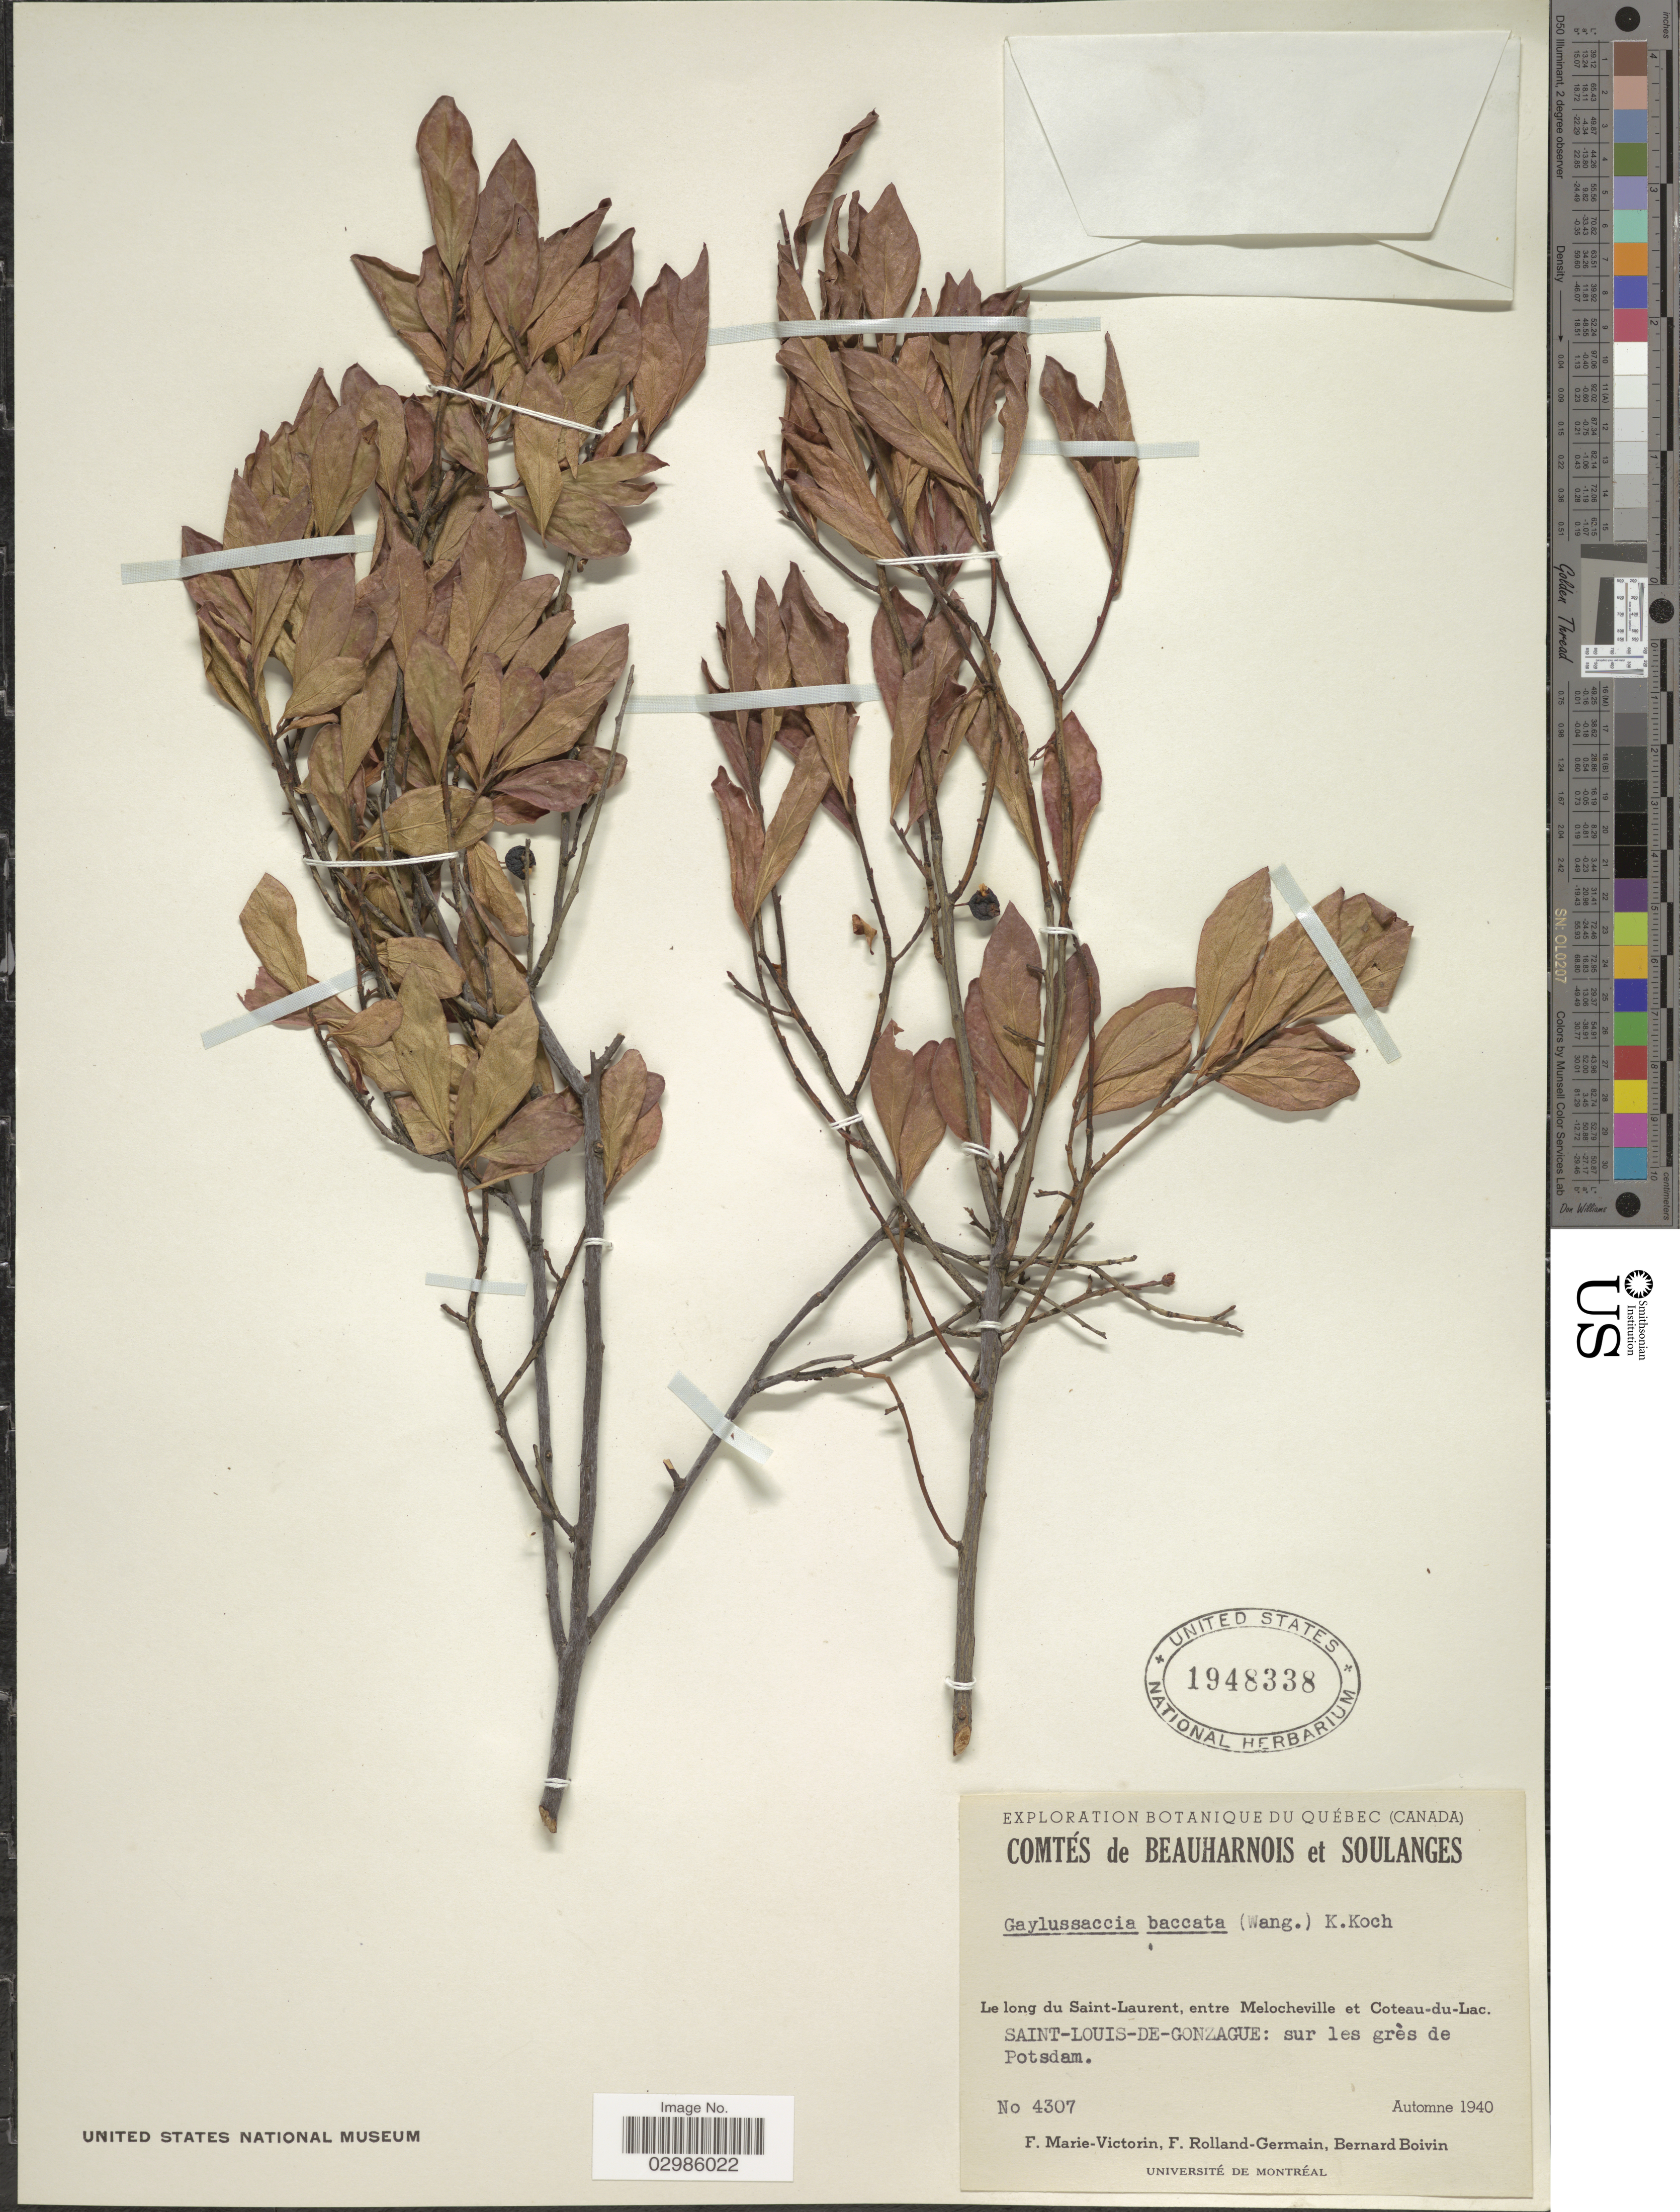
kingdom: Plantae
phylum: Tracheophyta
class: Magnoliopsida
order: Ericales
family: Ericaceae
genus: Gaylussacia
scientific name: Gaylussacia baccata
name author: (Wangenh.) K. Koch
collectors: F. Marie-Victorin, Rolland-Germain & J. R. B. Boivin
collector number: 4307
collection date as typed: Automne 1940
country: Canada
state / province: Quebec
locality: Comtés de Beauharnois et Soulanges. Le long dus Saint-Laurent, entre Melocheville et Coteau-du-Lac. Saint-Louis-De-Gonzague: sur les grès de Potsdam.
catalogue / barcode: US 1948338